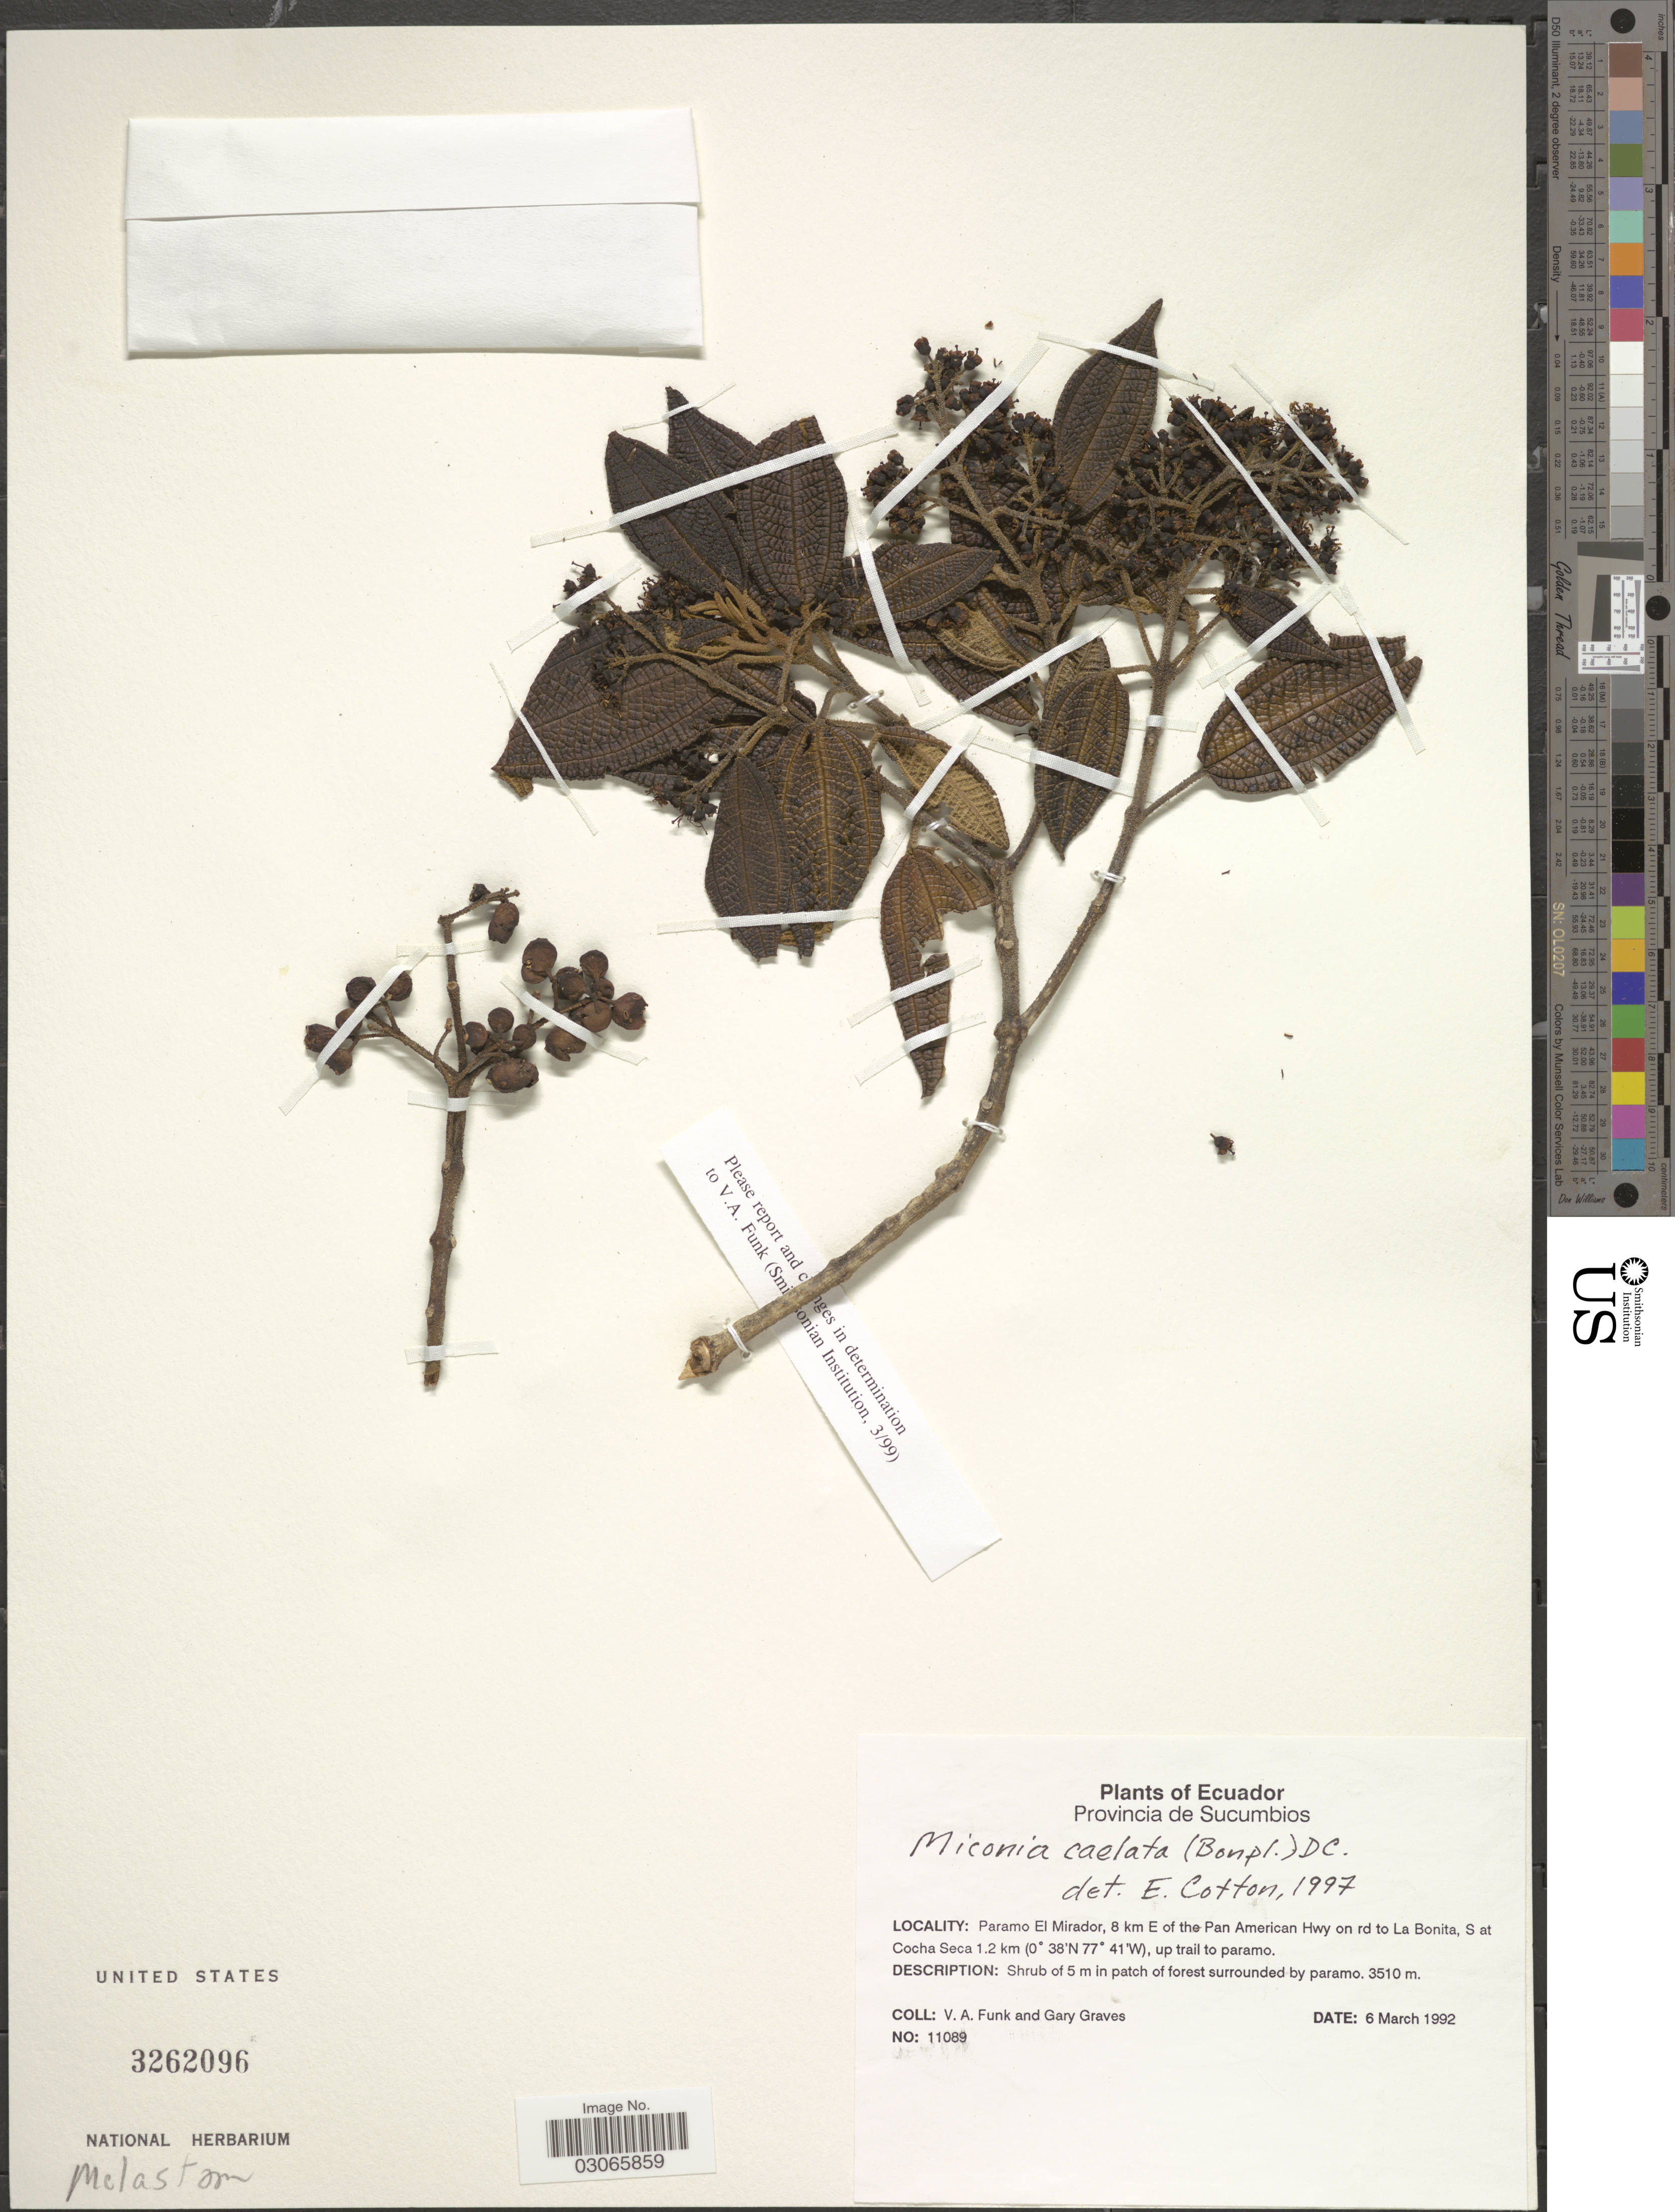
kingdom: Plantae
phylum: Tracheophyta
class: Magnoliopsida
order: Myrtales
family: Melastomataceae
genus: Miconia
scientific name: Miconia caelata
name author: (Bonpl.) DC.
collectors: V. Funk & G. Graves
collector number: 11089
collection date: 1922-03-06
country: Ecuador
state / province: Sucumbíos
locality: Paramo El Mirador, 8 km E of the Pan American Hwy on rd to La Bonita, S at Cocha Seca 1.2 km, up trail to paramo.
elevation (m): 3510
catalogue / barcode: US 3262096